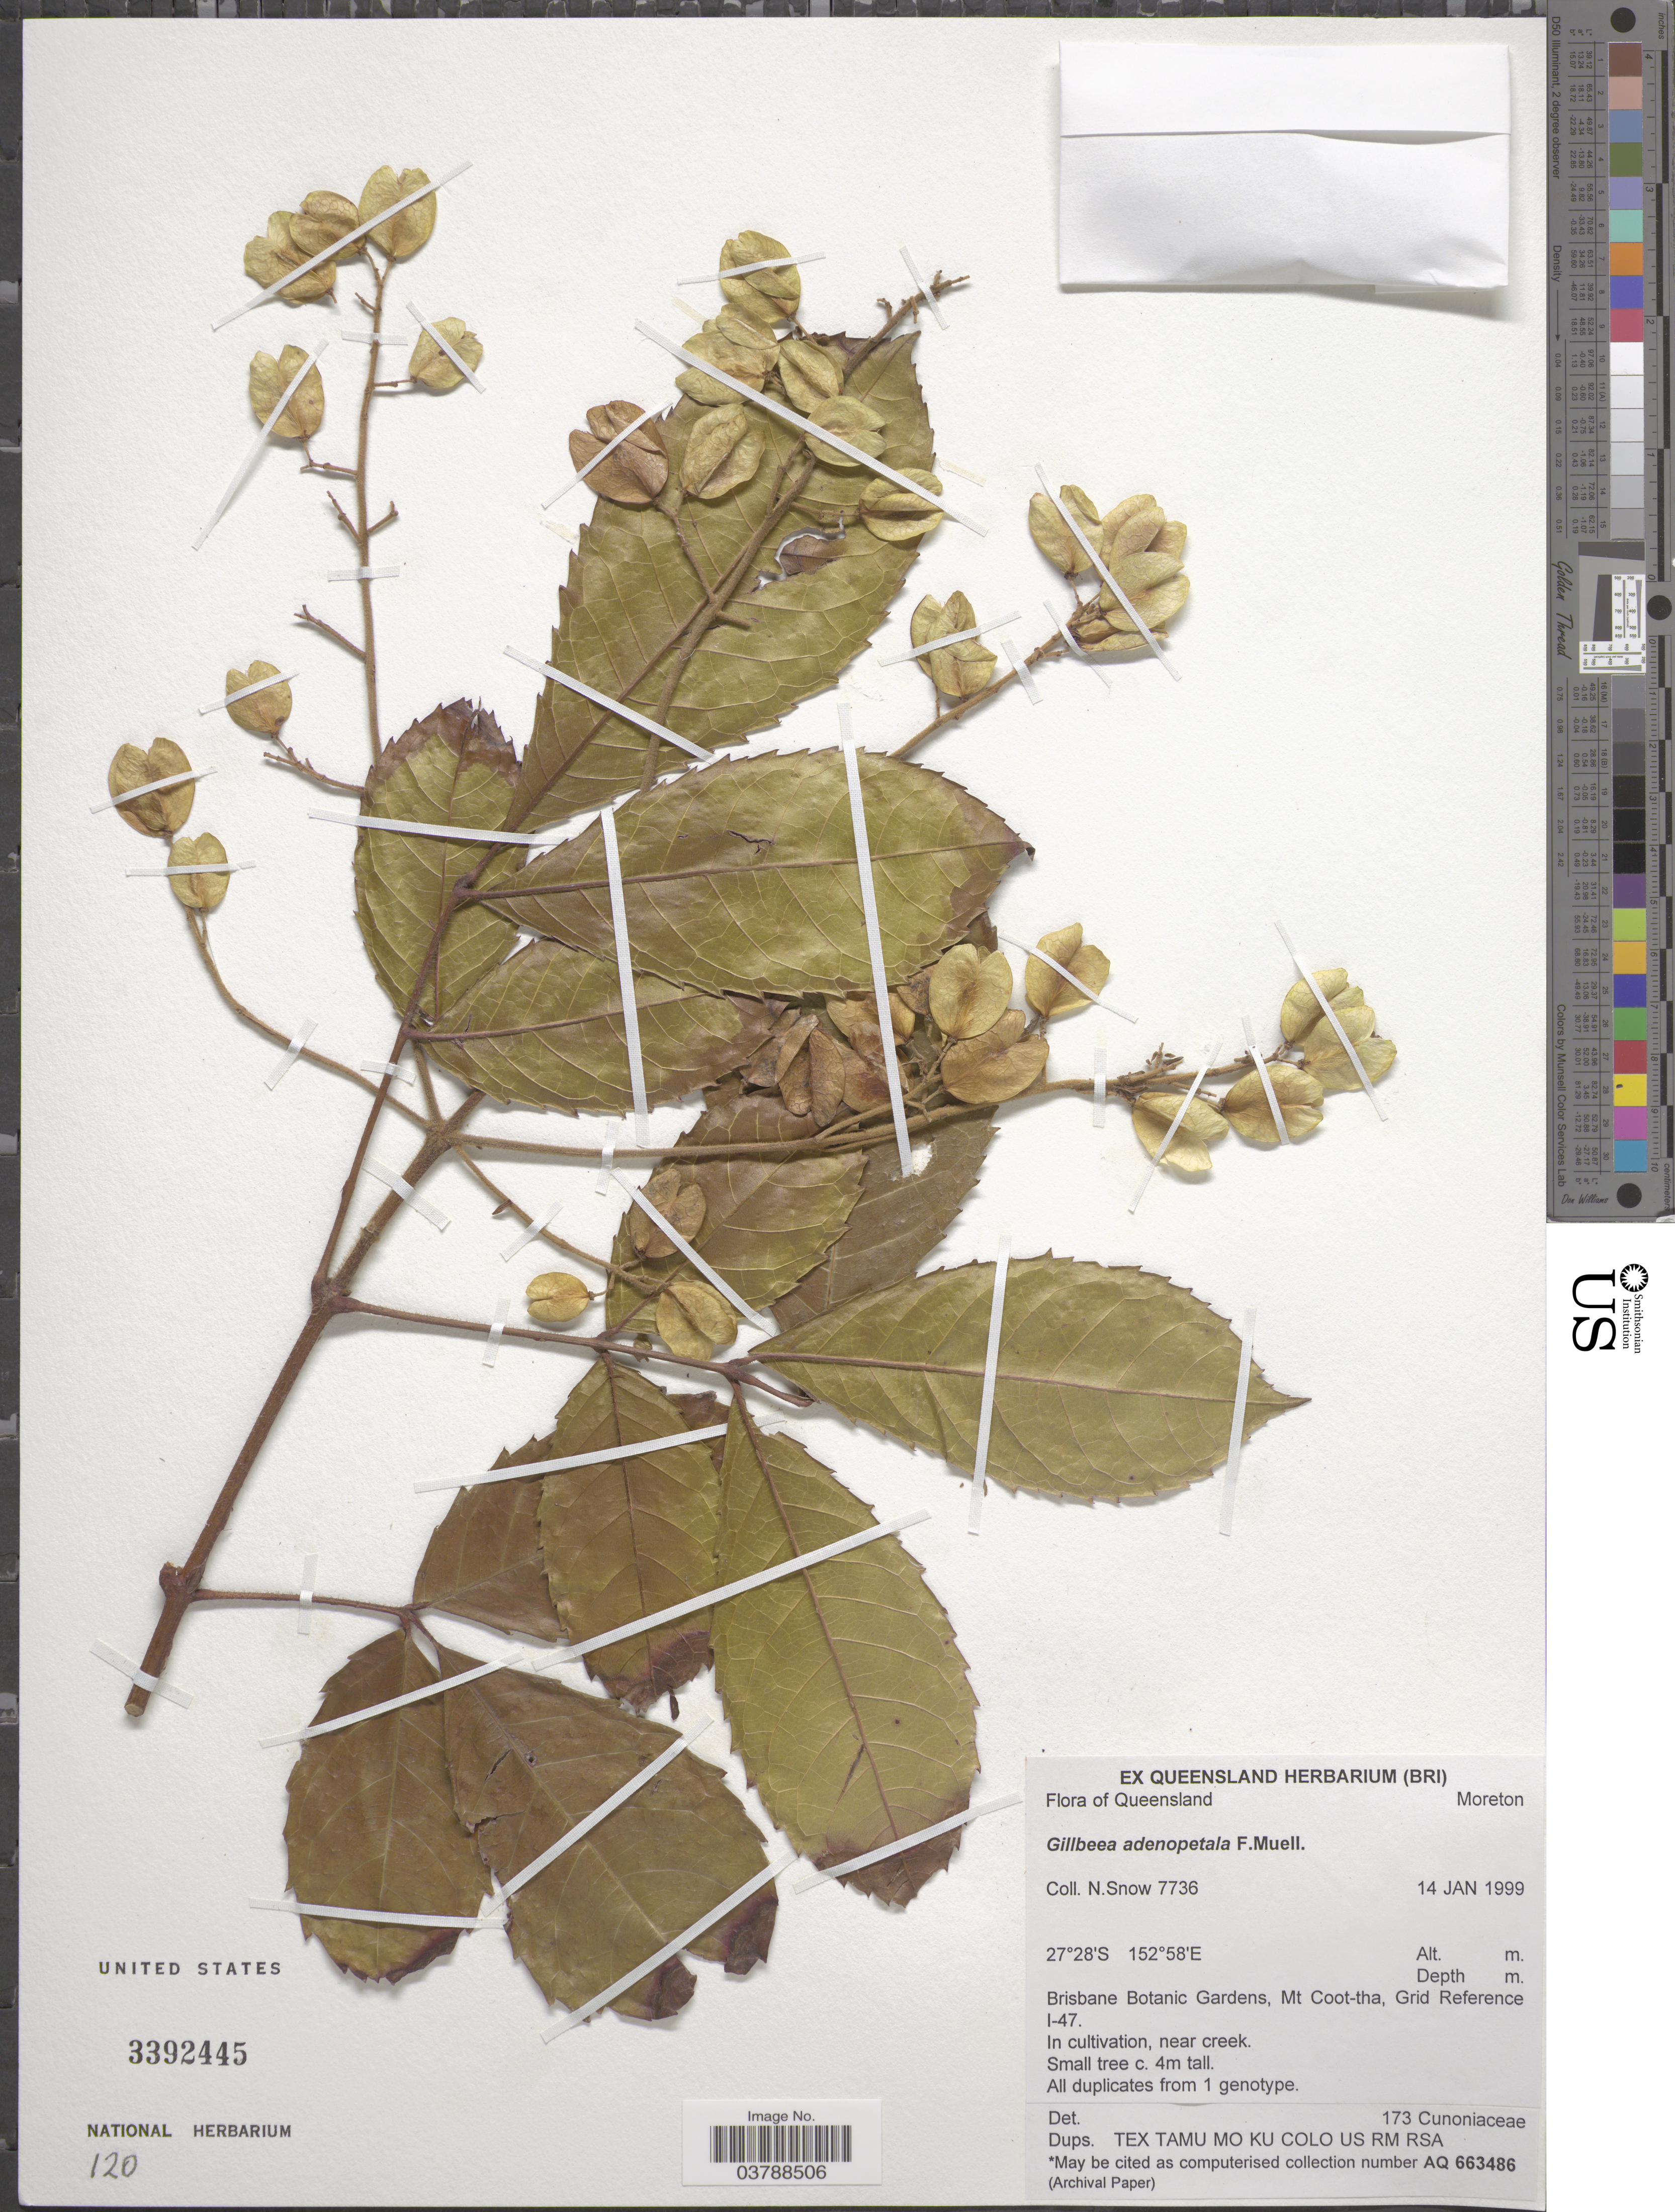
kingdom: Plantae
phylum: Tracheophyta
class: Magnoliopsida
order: Oxalidales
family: Cunoniaceae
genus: Gillbeea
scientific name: Gillbeea adenopetala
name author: F. Muell.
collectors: N. Snow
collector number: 7736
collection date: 1999-01-14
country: Australia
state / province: Queensland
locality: Moreton. Brisbane Botanic Gardens, Mt. Coot-tha, Grid Reference I-47.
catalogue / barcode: US 3392445